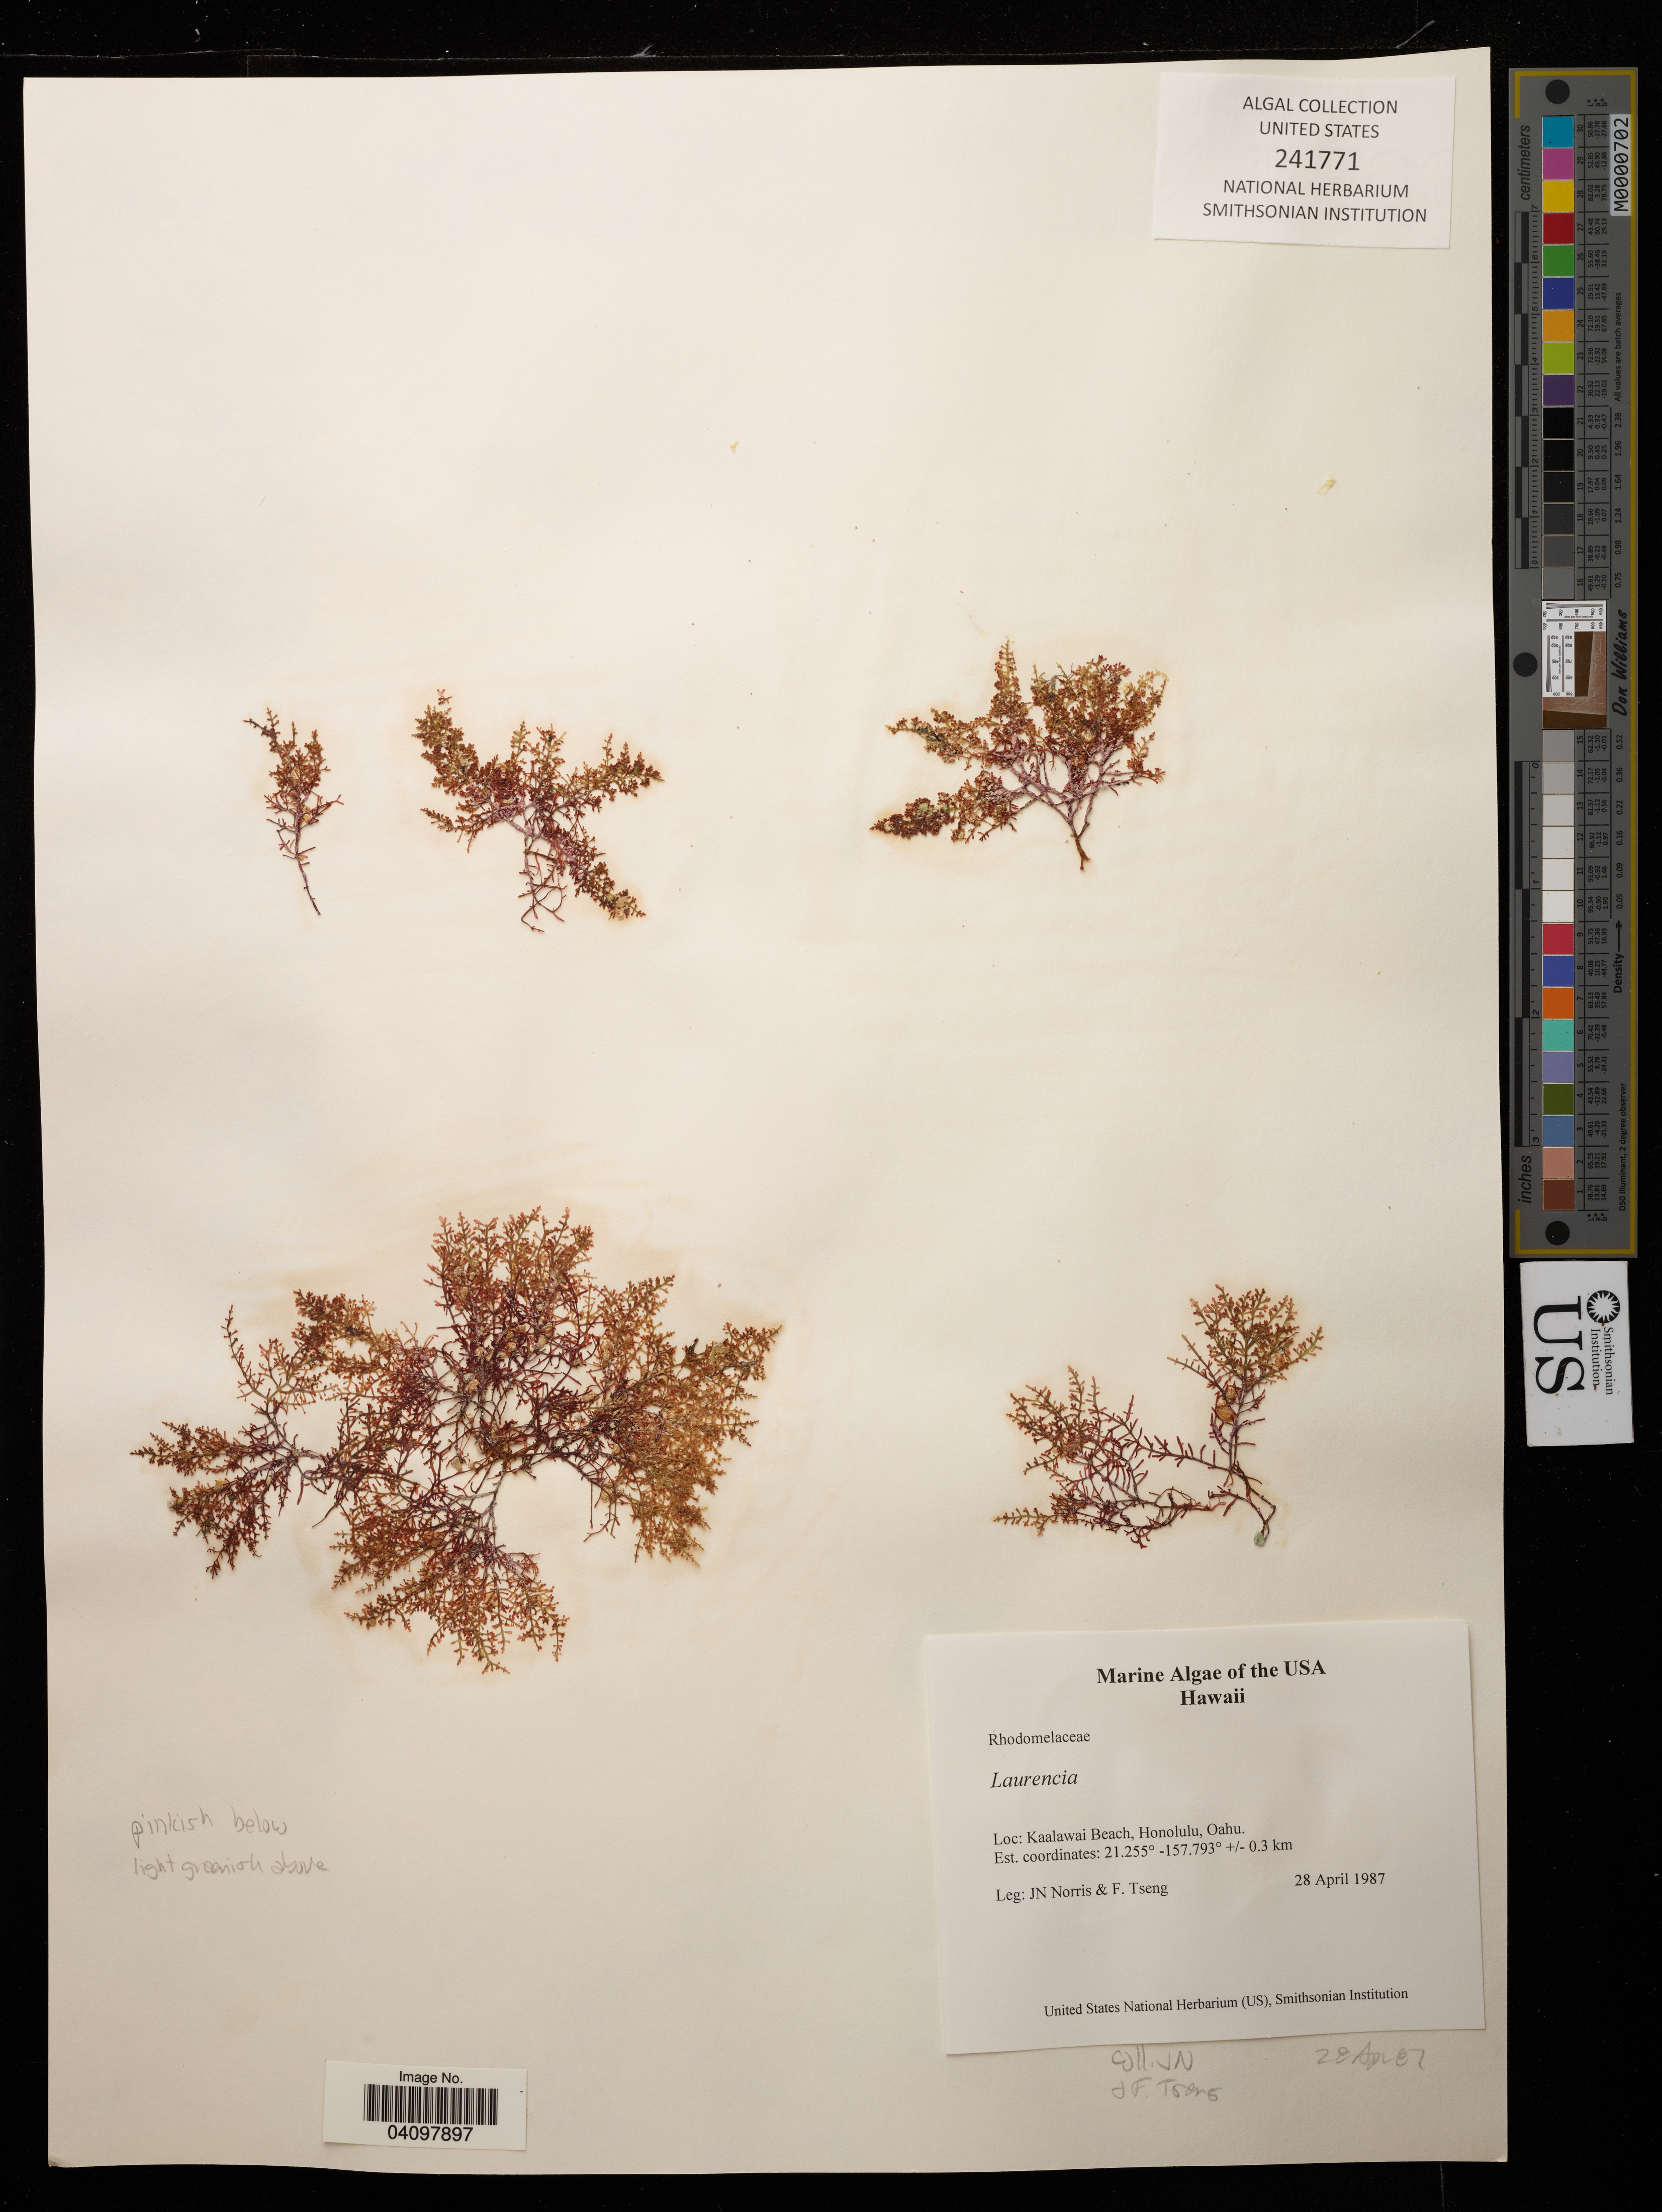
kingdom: Plantae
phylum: Rhodophyta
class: Florideophyceae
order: Ceramiales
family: Rhodomelaceae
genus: Laurencia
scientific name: Laurencia sp.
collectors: J. Norris & F. Tseng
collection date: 1987-04-28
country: United States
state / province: Hawaii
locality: Kaalawai Beach, Honolulu, Oahu. +/- 0.3 km.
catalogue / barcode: US 241771